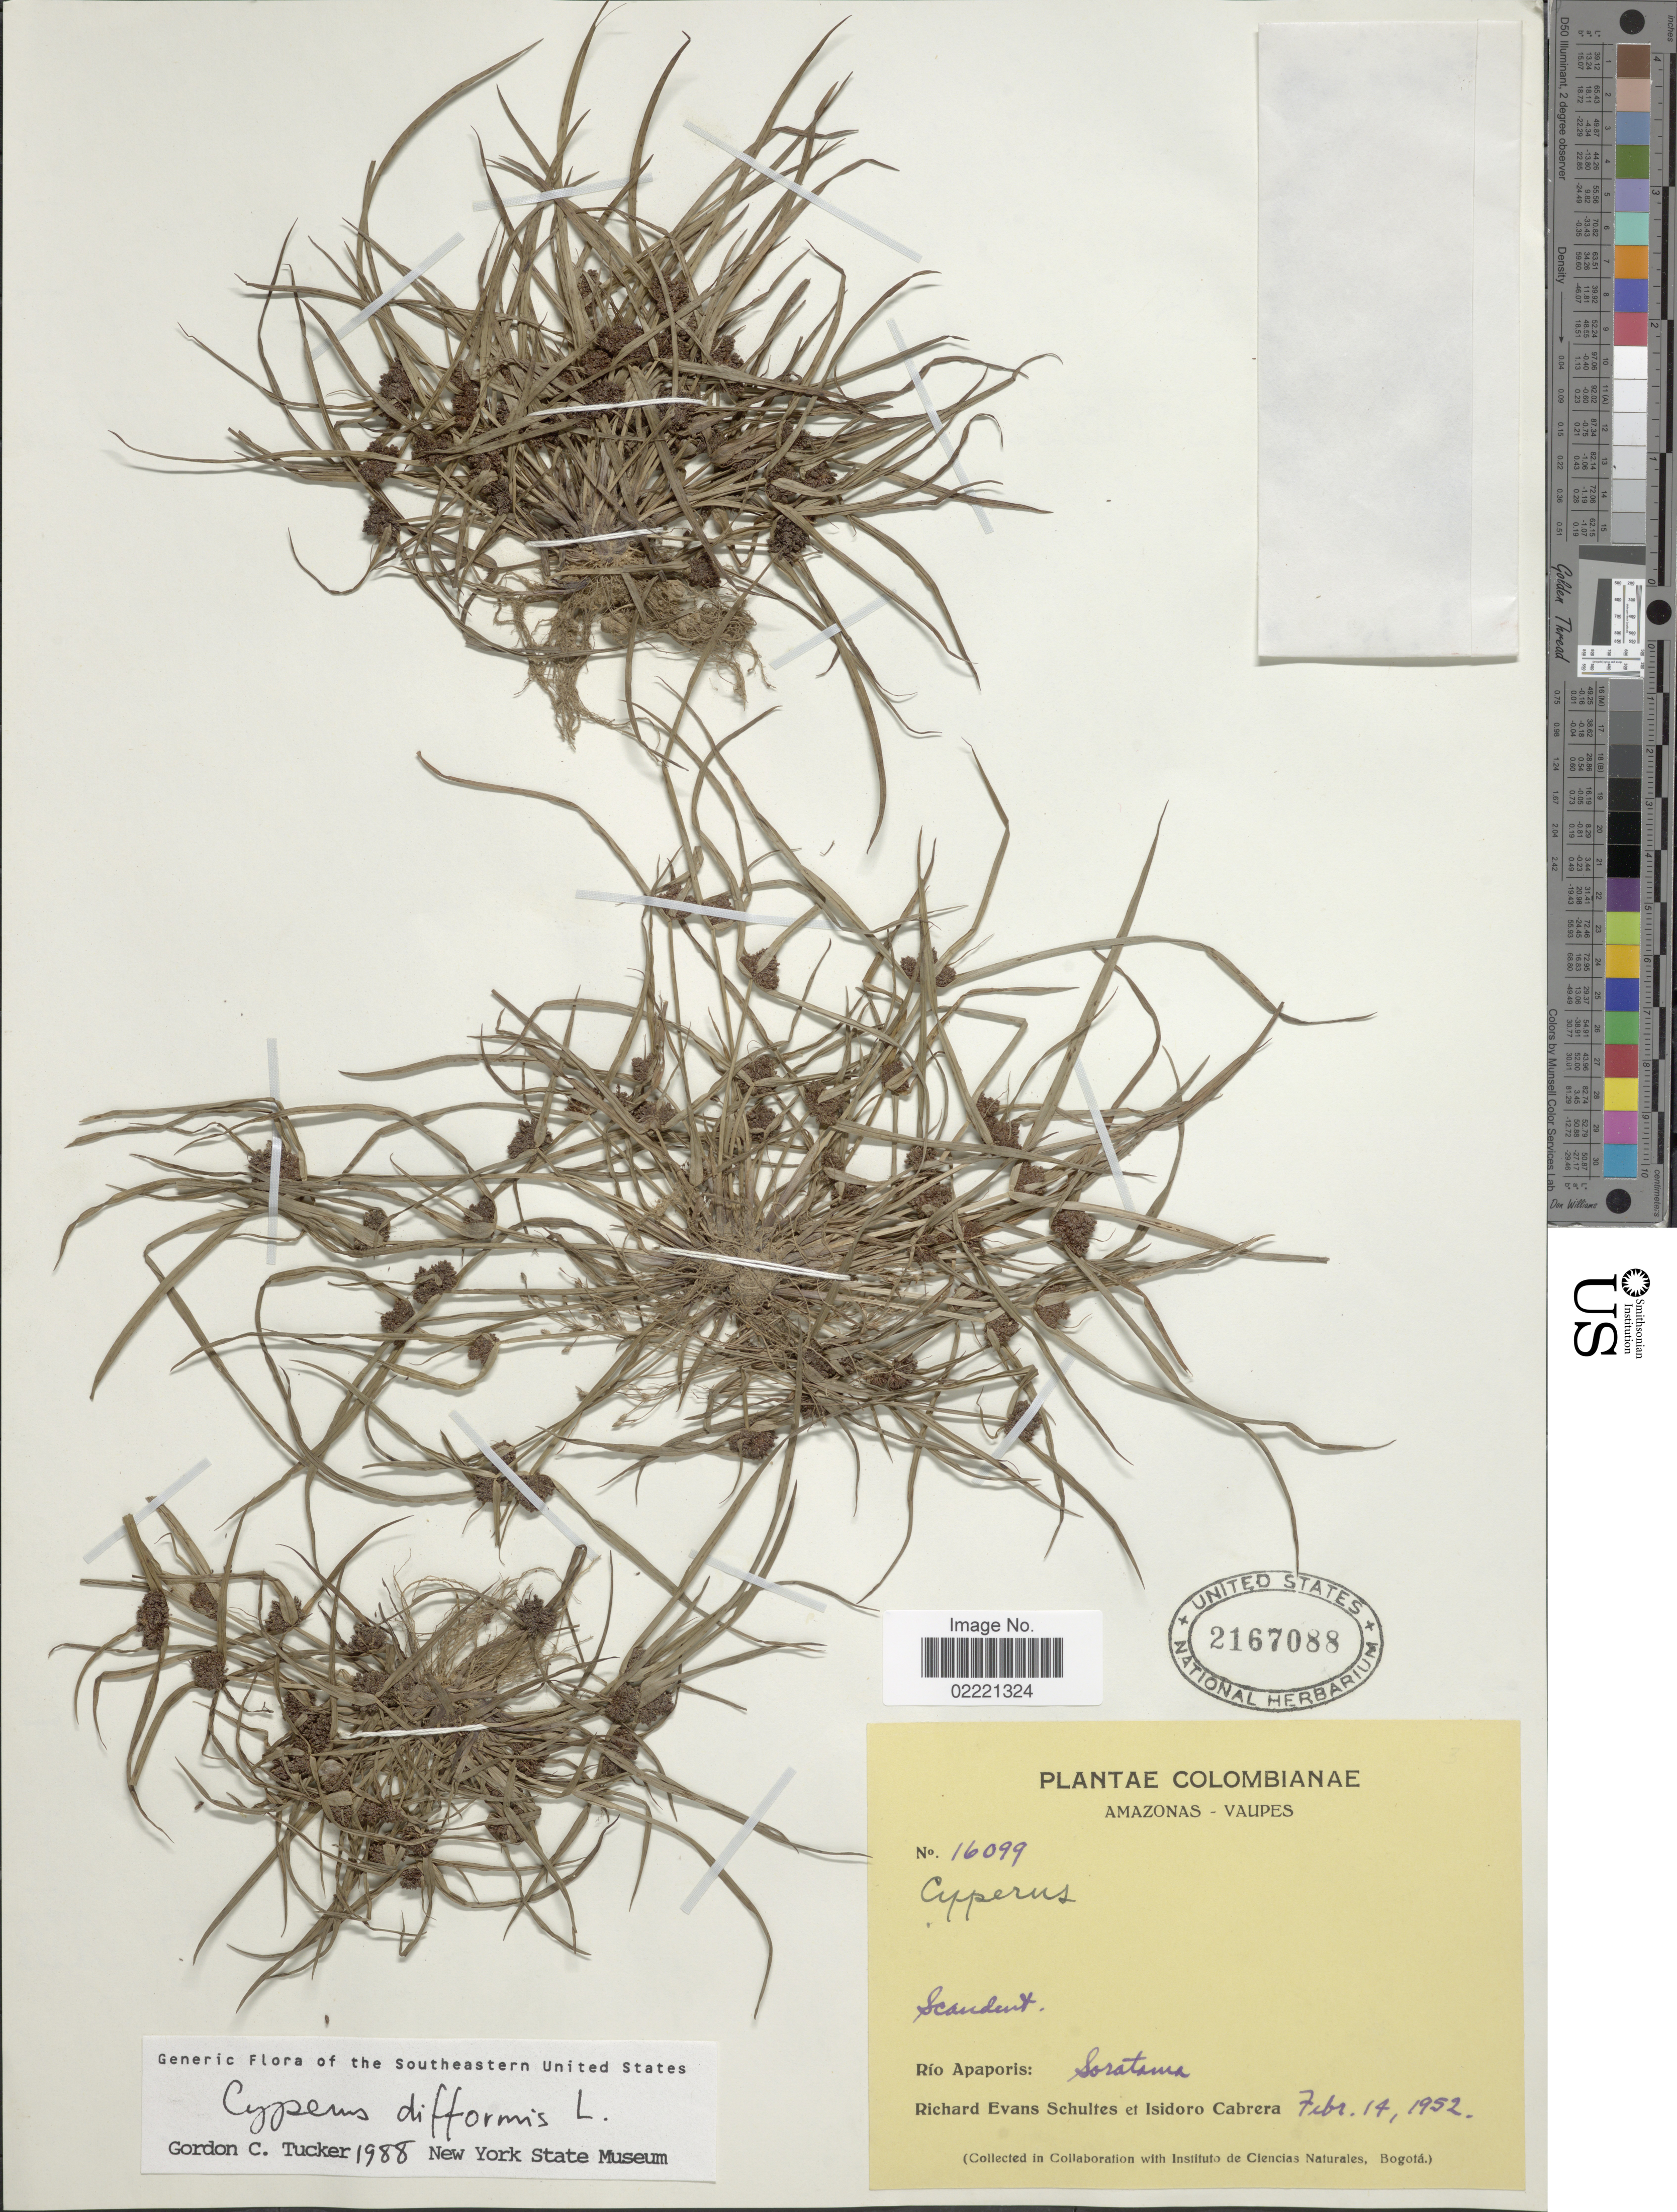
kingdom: Plantae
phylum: Tracheophyta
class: Liliopsida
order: Poales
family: Cyperaceae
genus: Cyperus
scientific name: Cyperus difformis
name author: L.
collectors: R. E. Schultes & I. Cabrera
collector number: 16099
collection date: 1952-02-14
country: Colombia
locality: Amazonas-Vaupes, Rio Apaporis: Soratama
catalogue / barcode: US 2167088